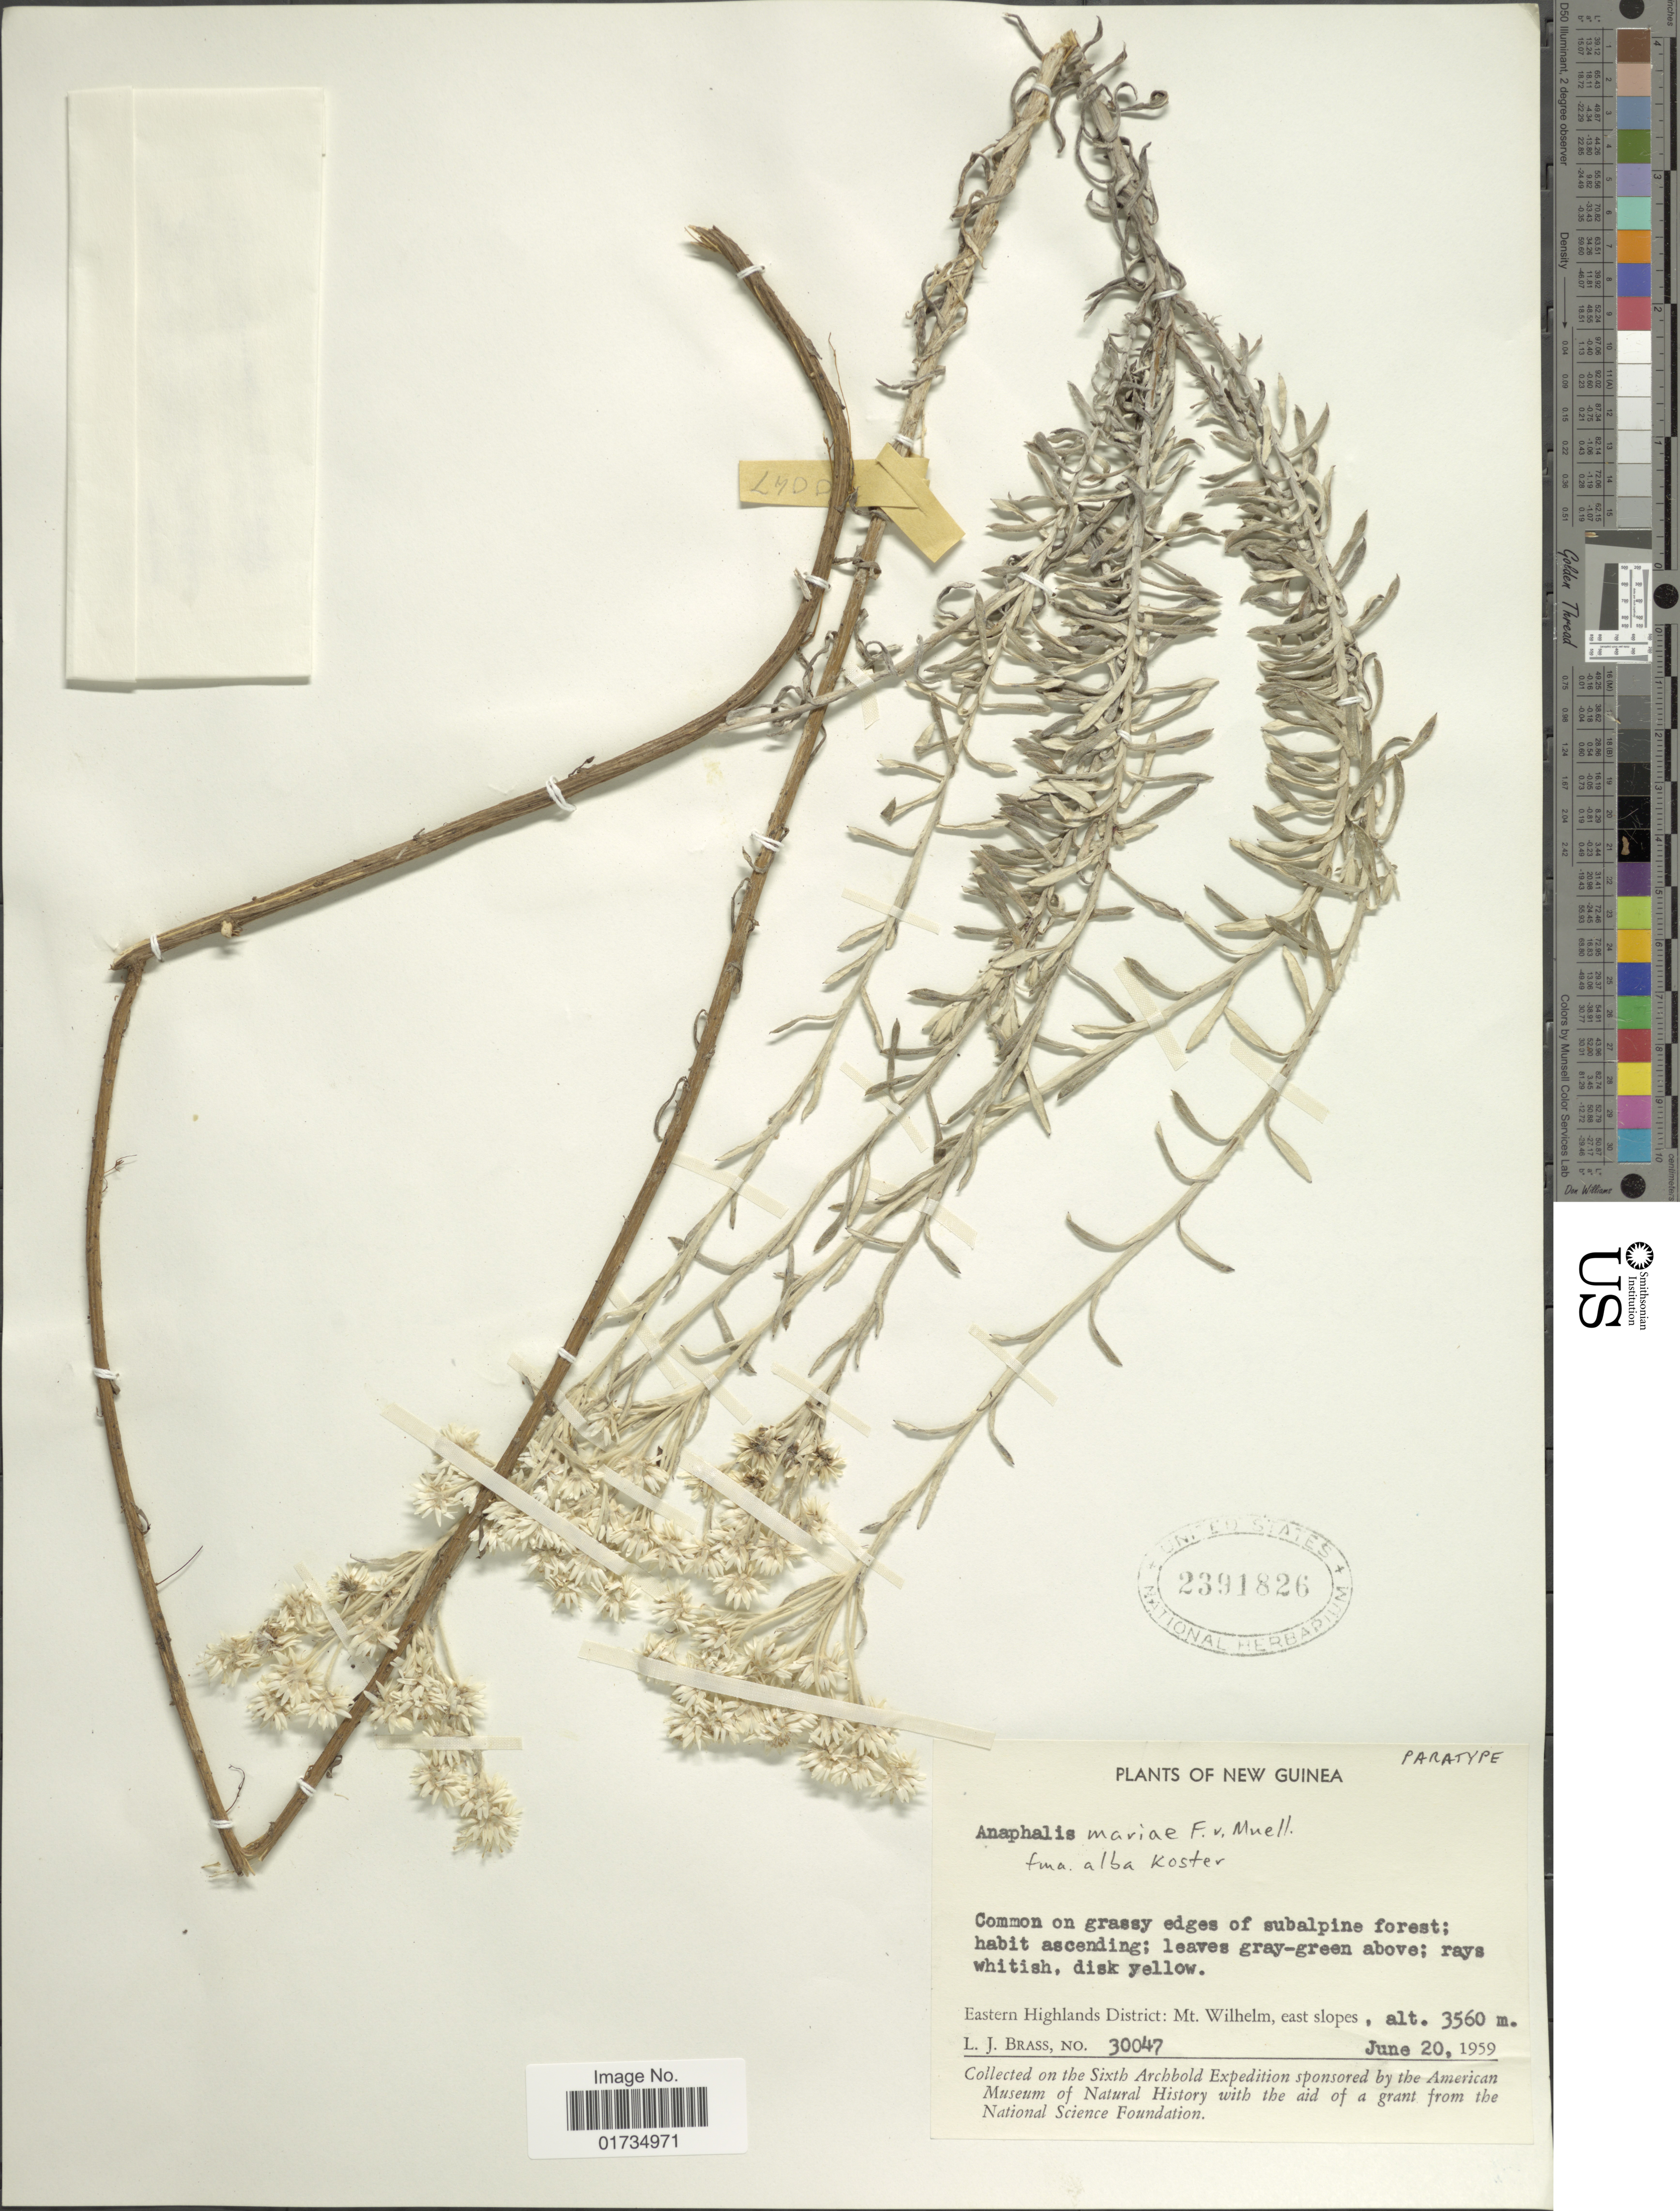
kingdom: Plantae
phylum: Tracheophyta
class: Magnoliopsida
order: Asterales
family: Asteraceae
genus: Anaphalis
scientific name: Anaphalis mariae f. alba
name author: J. Kost.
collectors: L. J. Brass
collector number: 30047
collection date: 1959-06-20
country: Papua New Guinea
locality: New Guinea. Eastern Highlands District: Mt. Michael, east slopes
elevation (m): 3560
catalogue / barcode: US 2391826